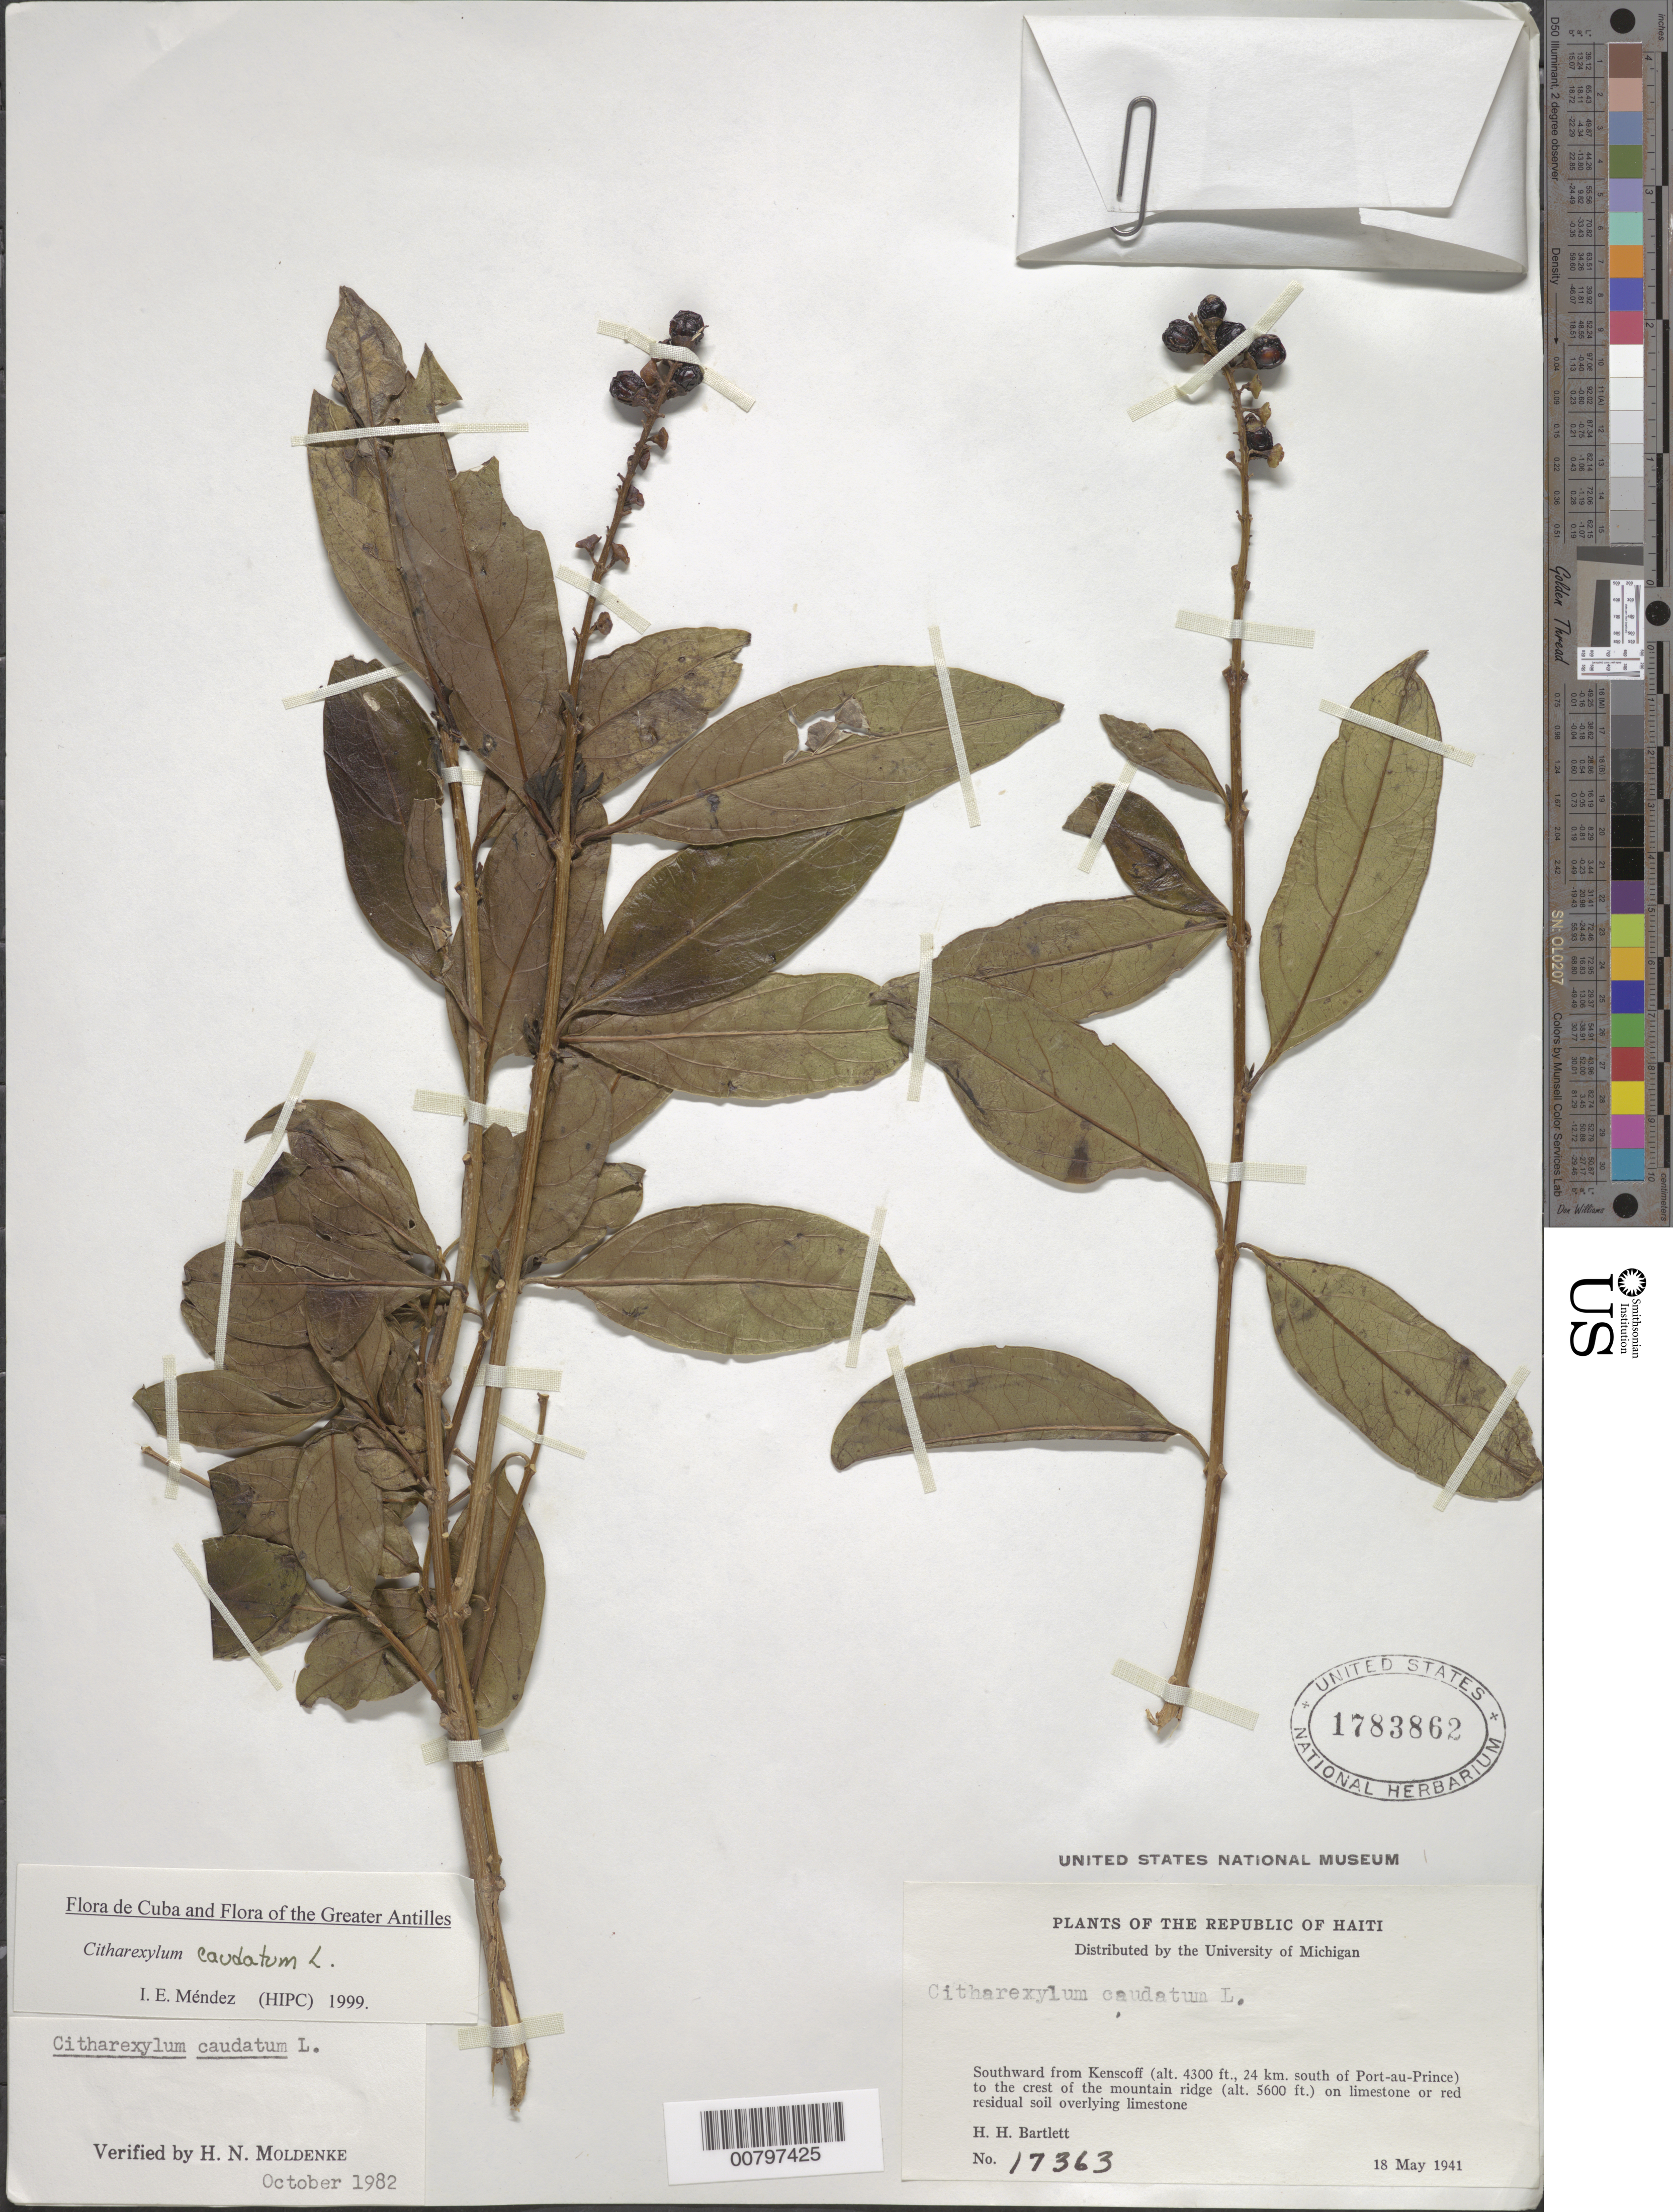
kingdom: Plantae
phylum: Tracheophyta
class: Magnoliopsida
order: Lamiales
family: Verbenaceae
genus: Citharexylum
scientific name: Citharexylum caudatum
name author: L.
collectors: H. H. Bartlett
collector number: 17363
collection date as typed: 18 May 1941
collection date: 1941-05-18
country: Haiti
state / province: Ouest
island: Hispaniola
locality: Mountain ridge 24km S of Port-au-Prince, southward from Kenscoff (4300 ft)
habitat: On limestone or red residual soil overlying limestone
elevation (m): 1707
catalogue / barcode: US 1783862